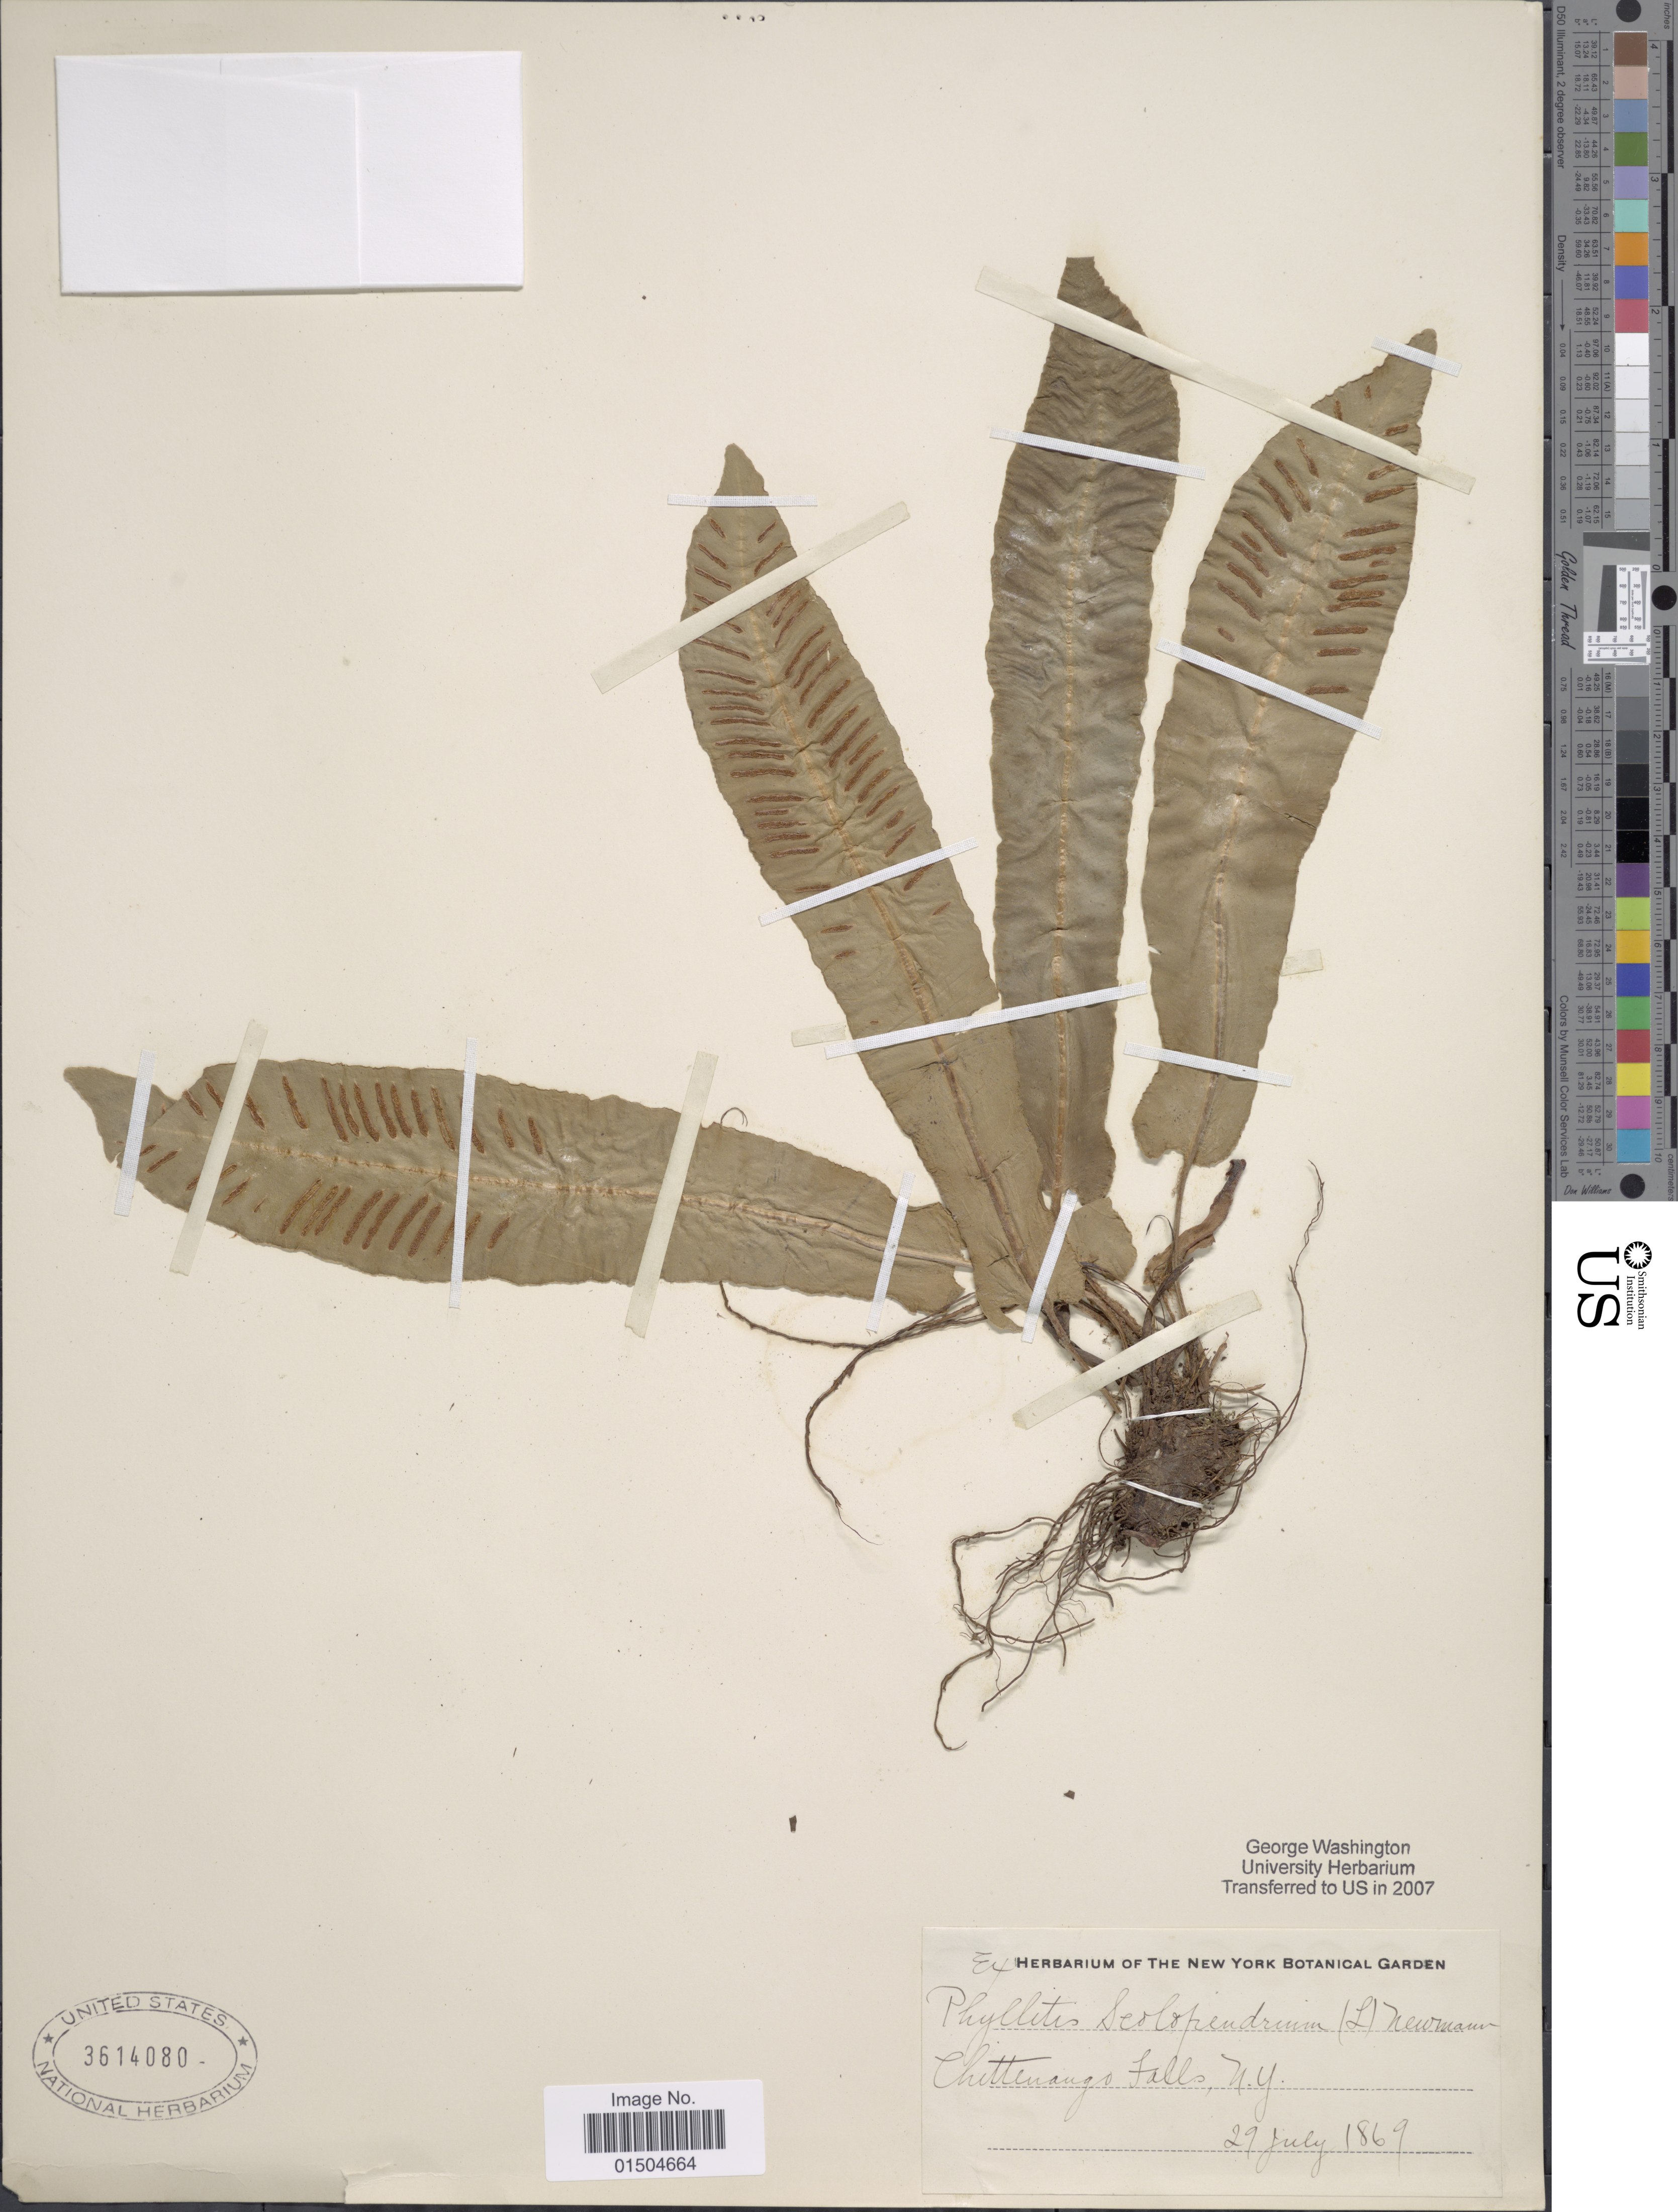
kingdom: Plantae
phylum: Tracheophyta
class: Polypodiopsida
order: Polypodiales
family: Aspleniaceae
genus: Asplenium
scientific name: Asplenium scolopendrium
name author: Sm.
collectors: New York Botanical Gardens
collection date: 1869-07-29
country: United States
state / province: New York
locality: Chittenango Falls.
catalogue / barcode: US 3614080